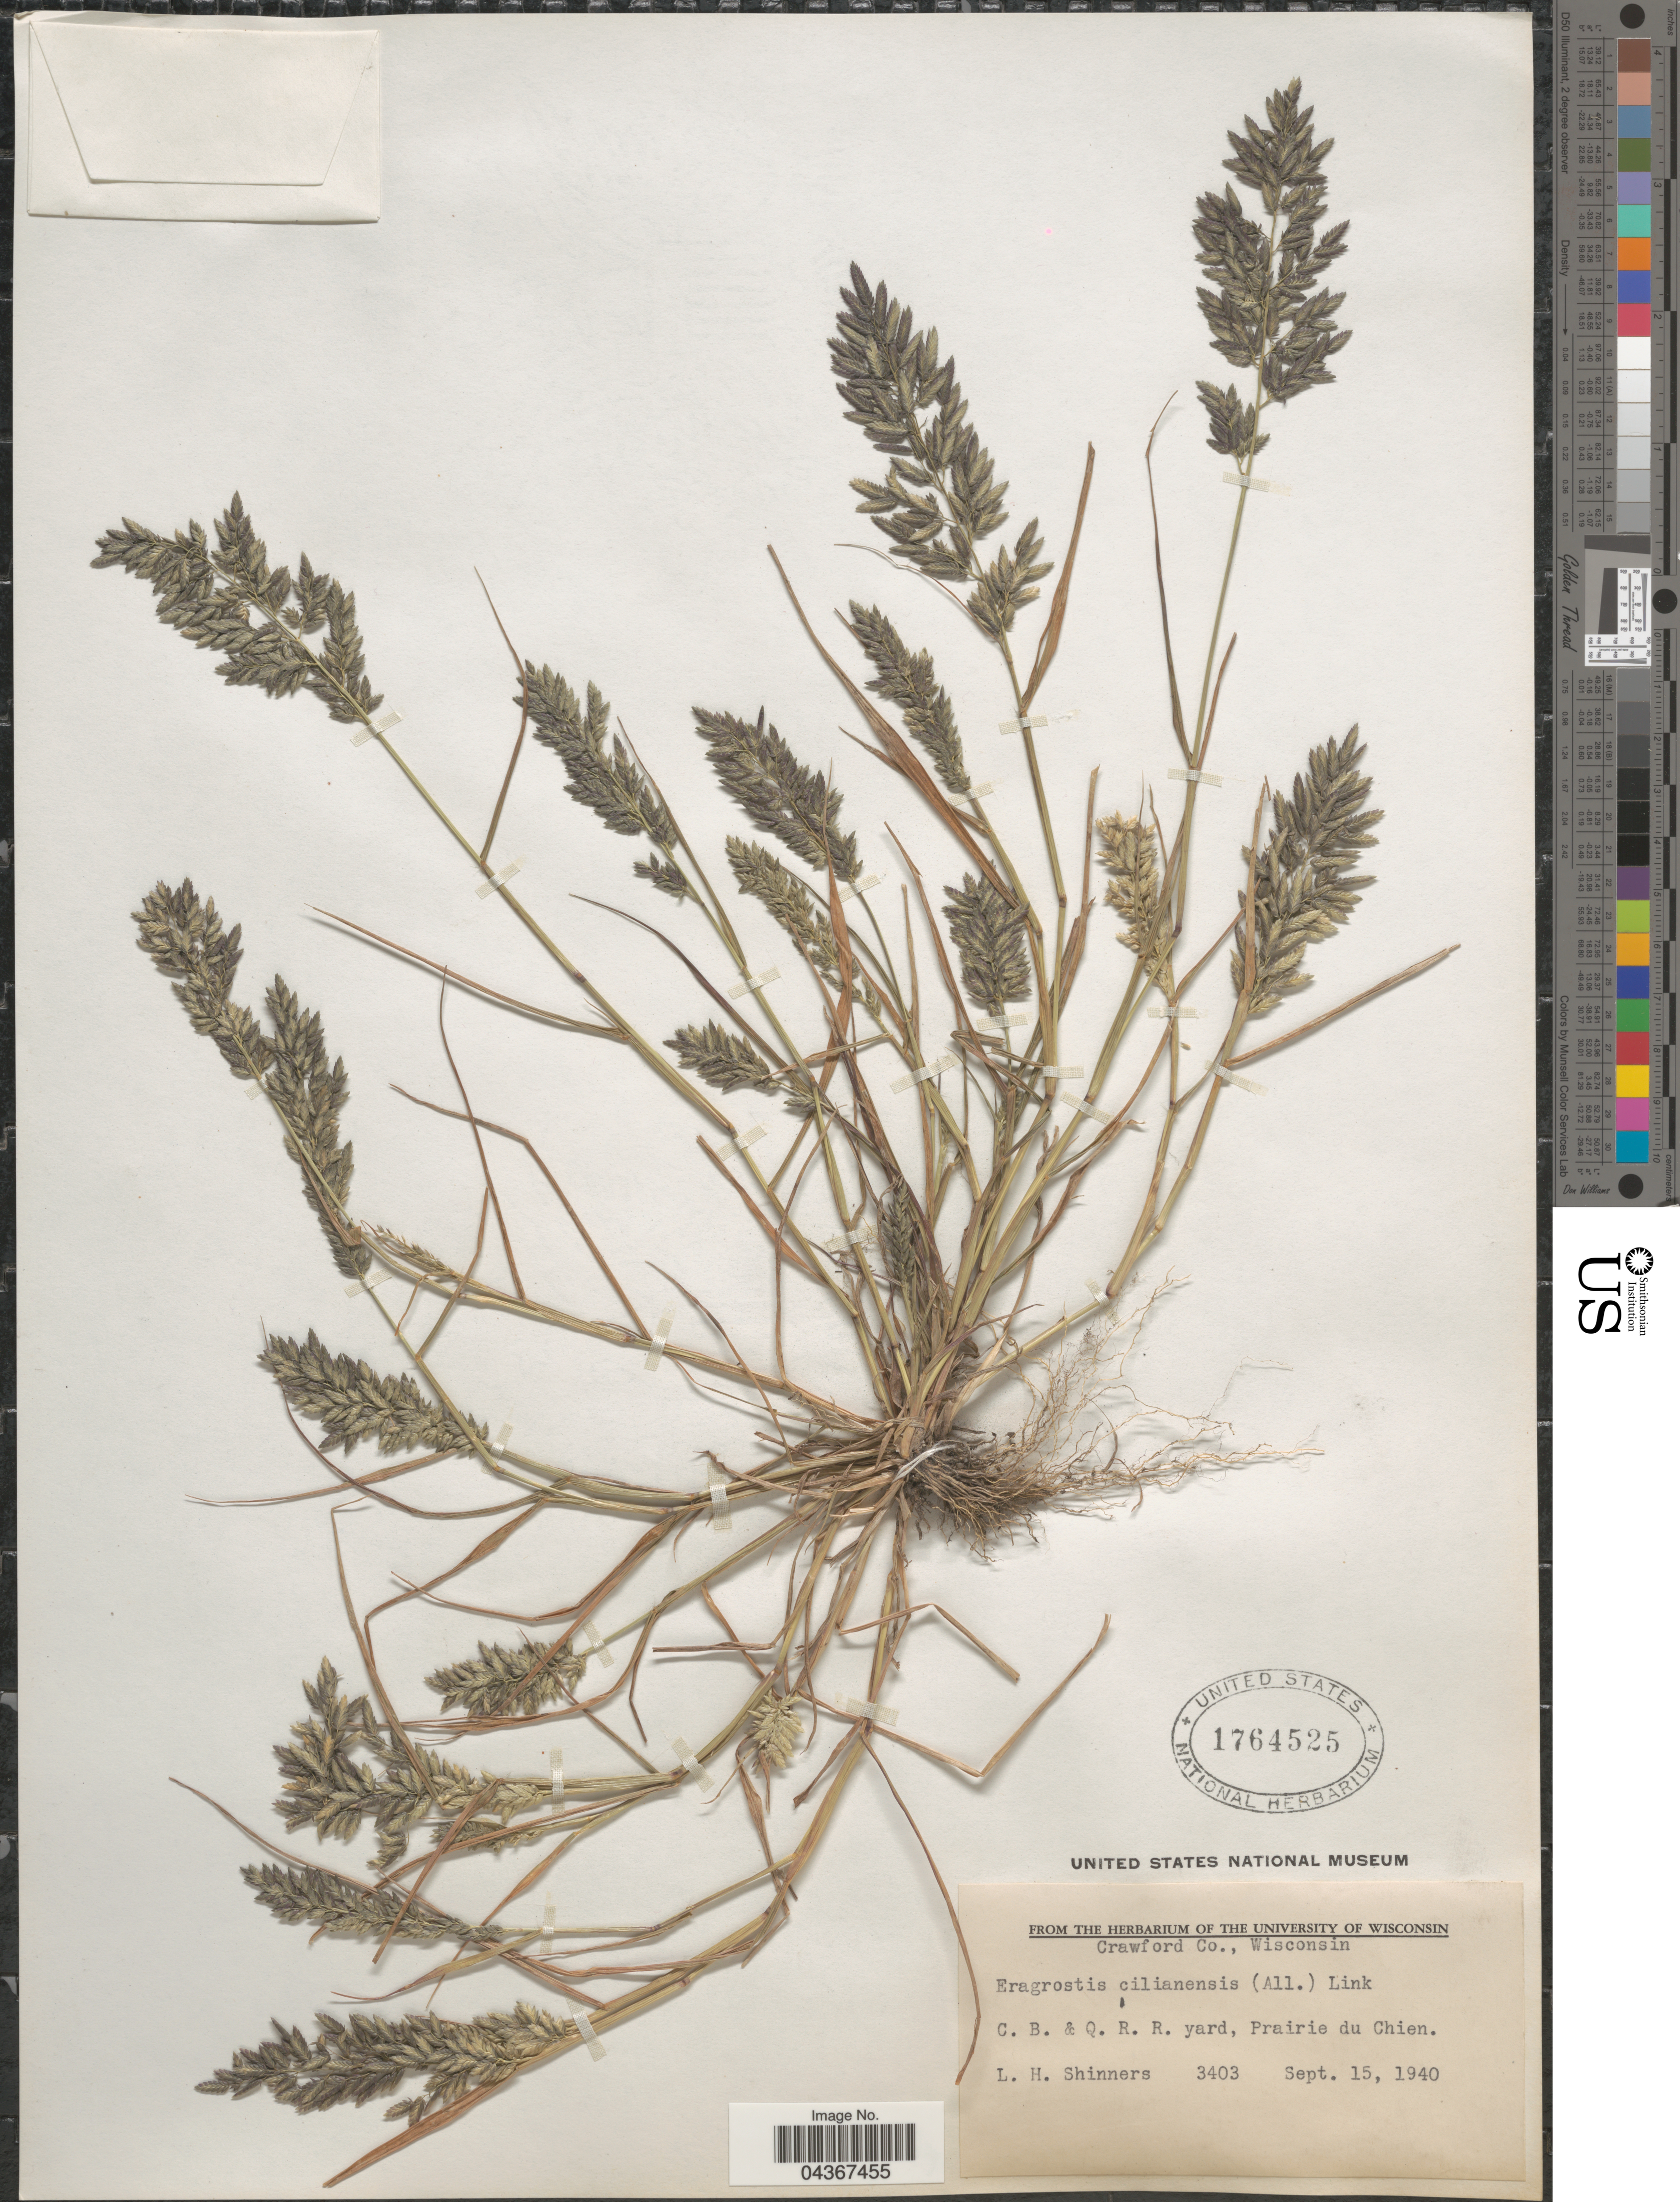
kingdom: Plantae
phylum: Tracheophyta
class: Liliopsida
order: Poales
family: Poaceae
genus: Eragrostis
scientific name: Eragrostis cilianensis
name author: (Bellardi) Vignolo ex Janch.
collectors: L. H. Shinners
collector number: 3403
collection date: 1940-09-15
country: United States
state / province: Wisconsin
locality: Crawford Co. C. B. & Q. R. R. yard, Prairie du Chien.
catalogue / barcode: US 1764525